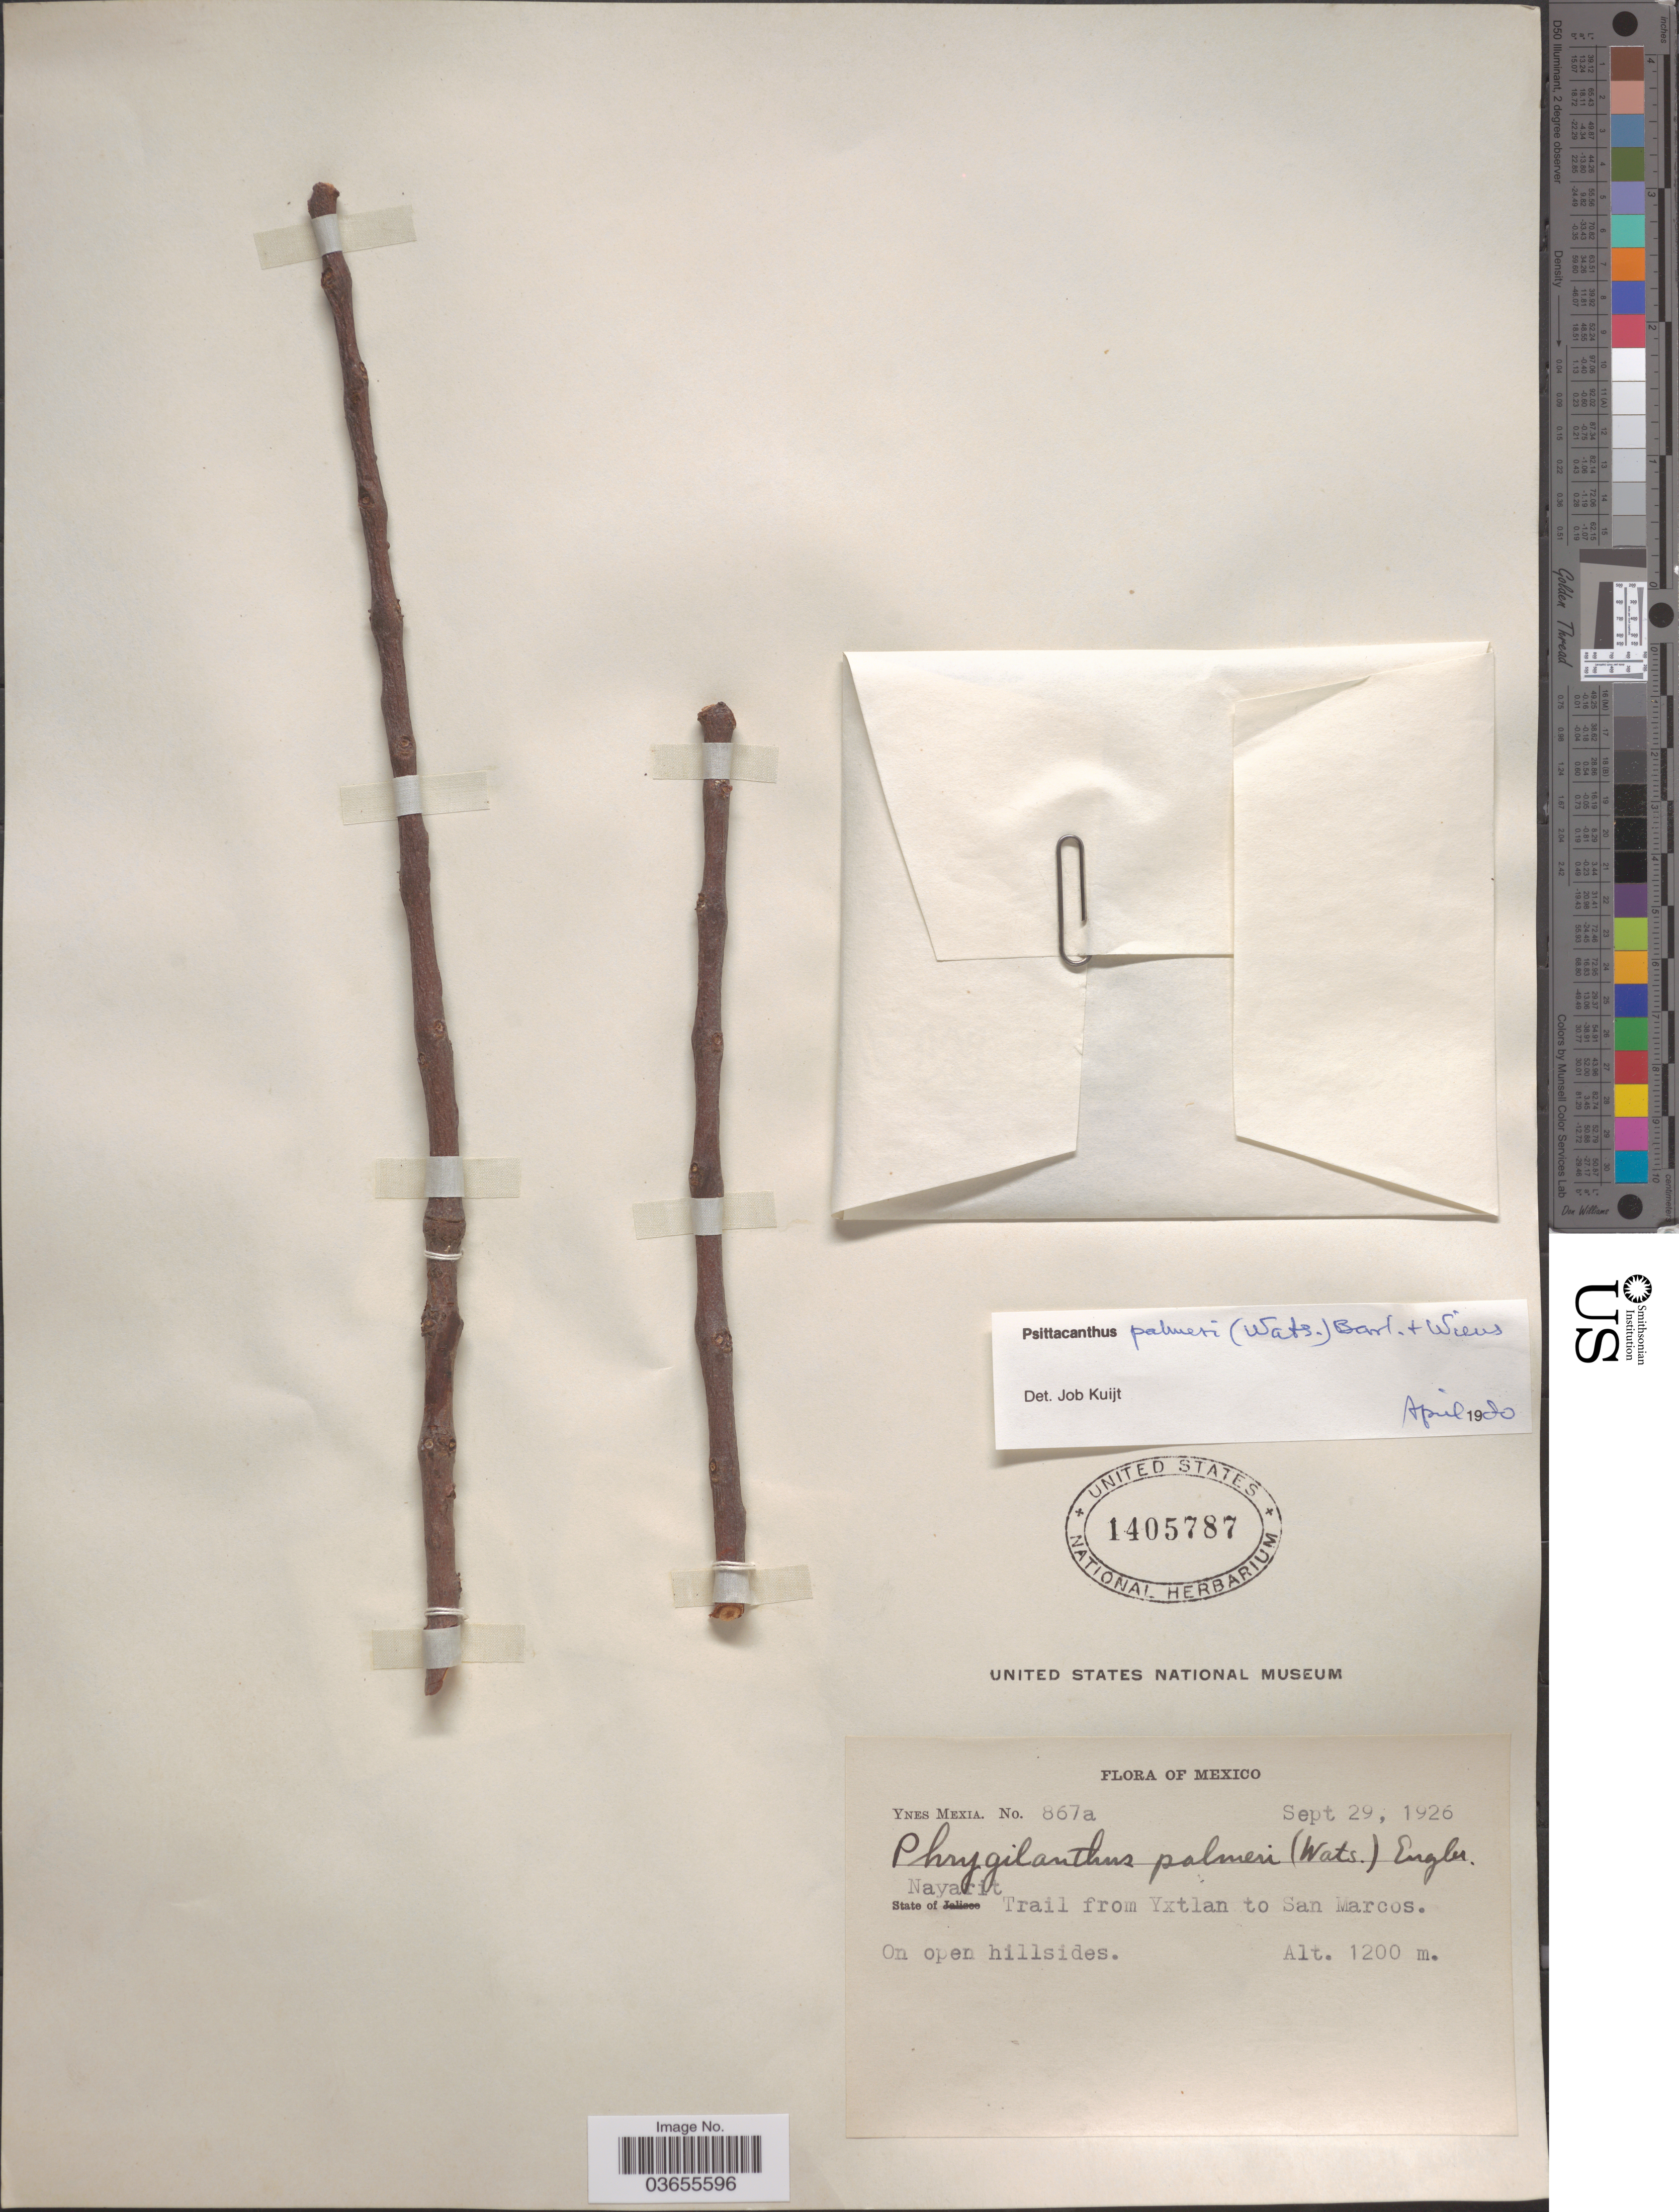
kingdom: Plantae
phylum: Tracheophyta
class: Magnoliopsida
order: Santalales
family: Loranthaceae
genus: Psittacanthus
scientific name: Psittacanthus palmeri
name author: (S. Watson) Barlow & Wiens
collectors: Y. Mexia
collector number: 867a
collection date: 1926-09-29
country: Mexico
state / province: Nayarit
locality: Trail from Yxtlan to San Marcos.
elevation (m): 1200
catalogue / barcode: US 1405787